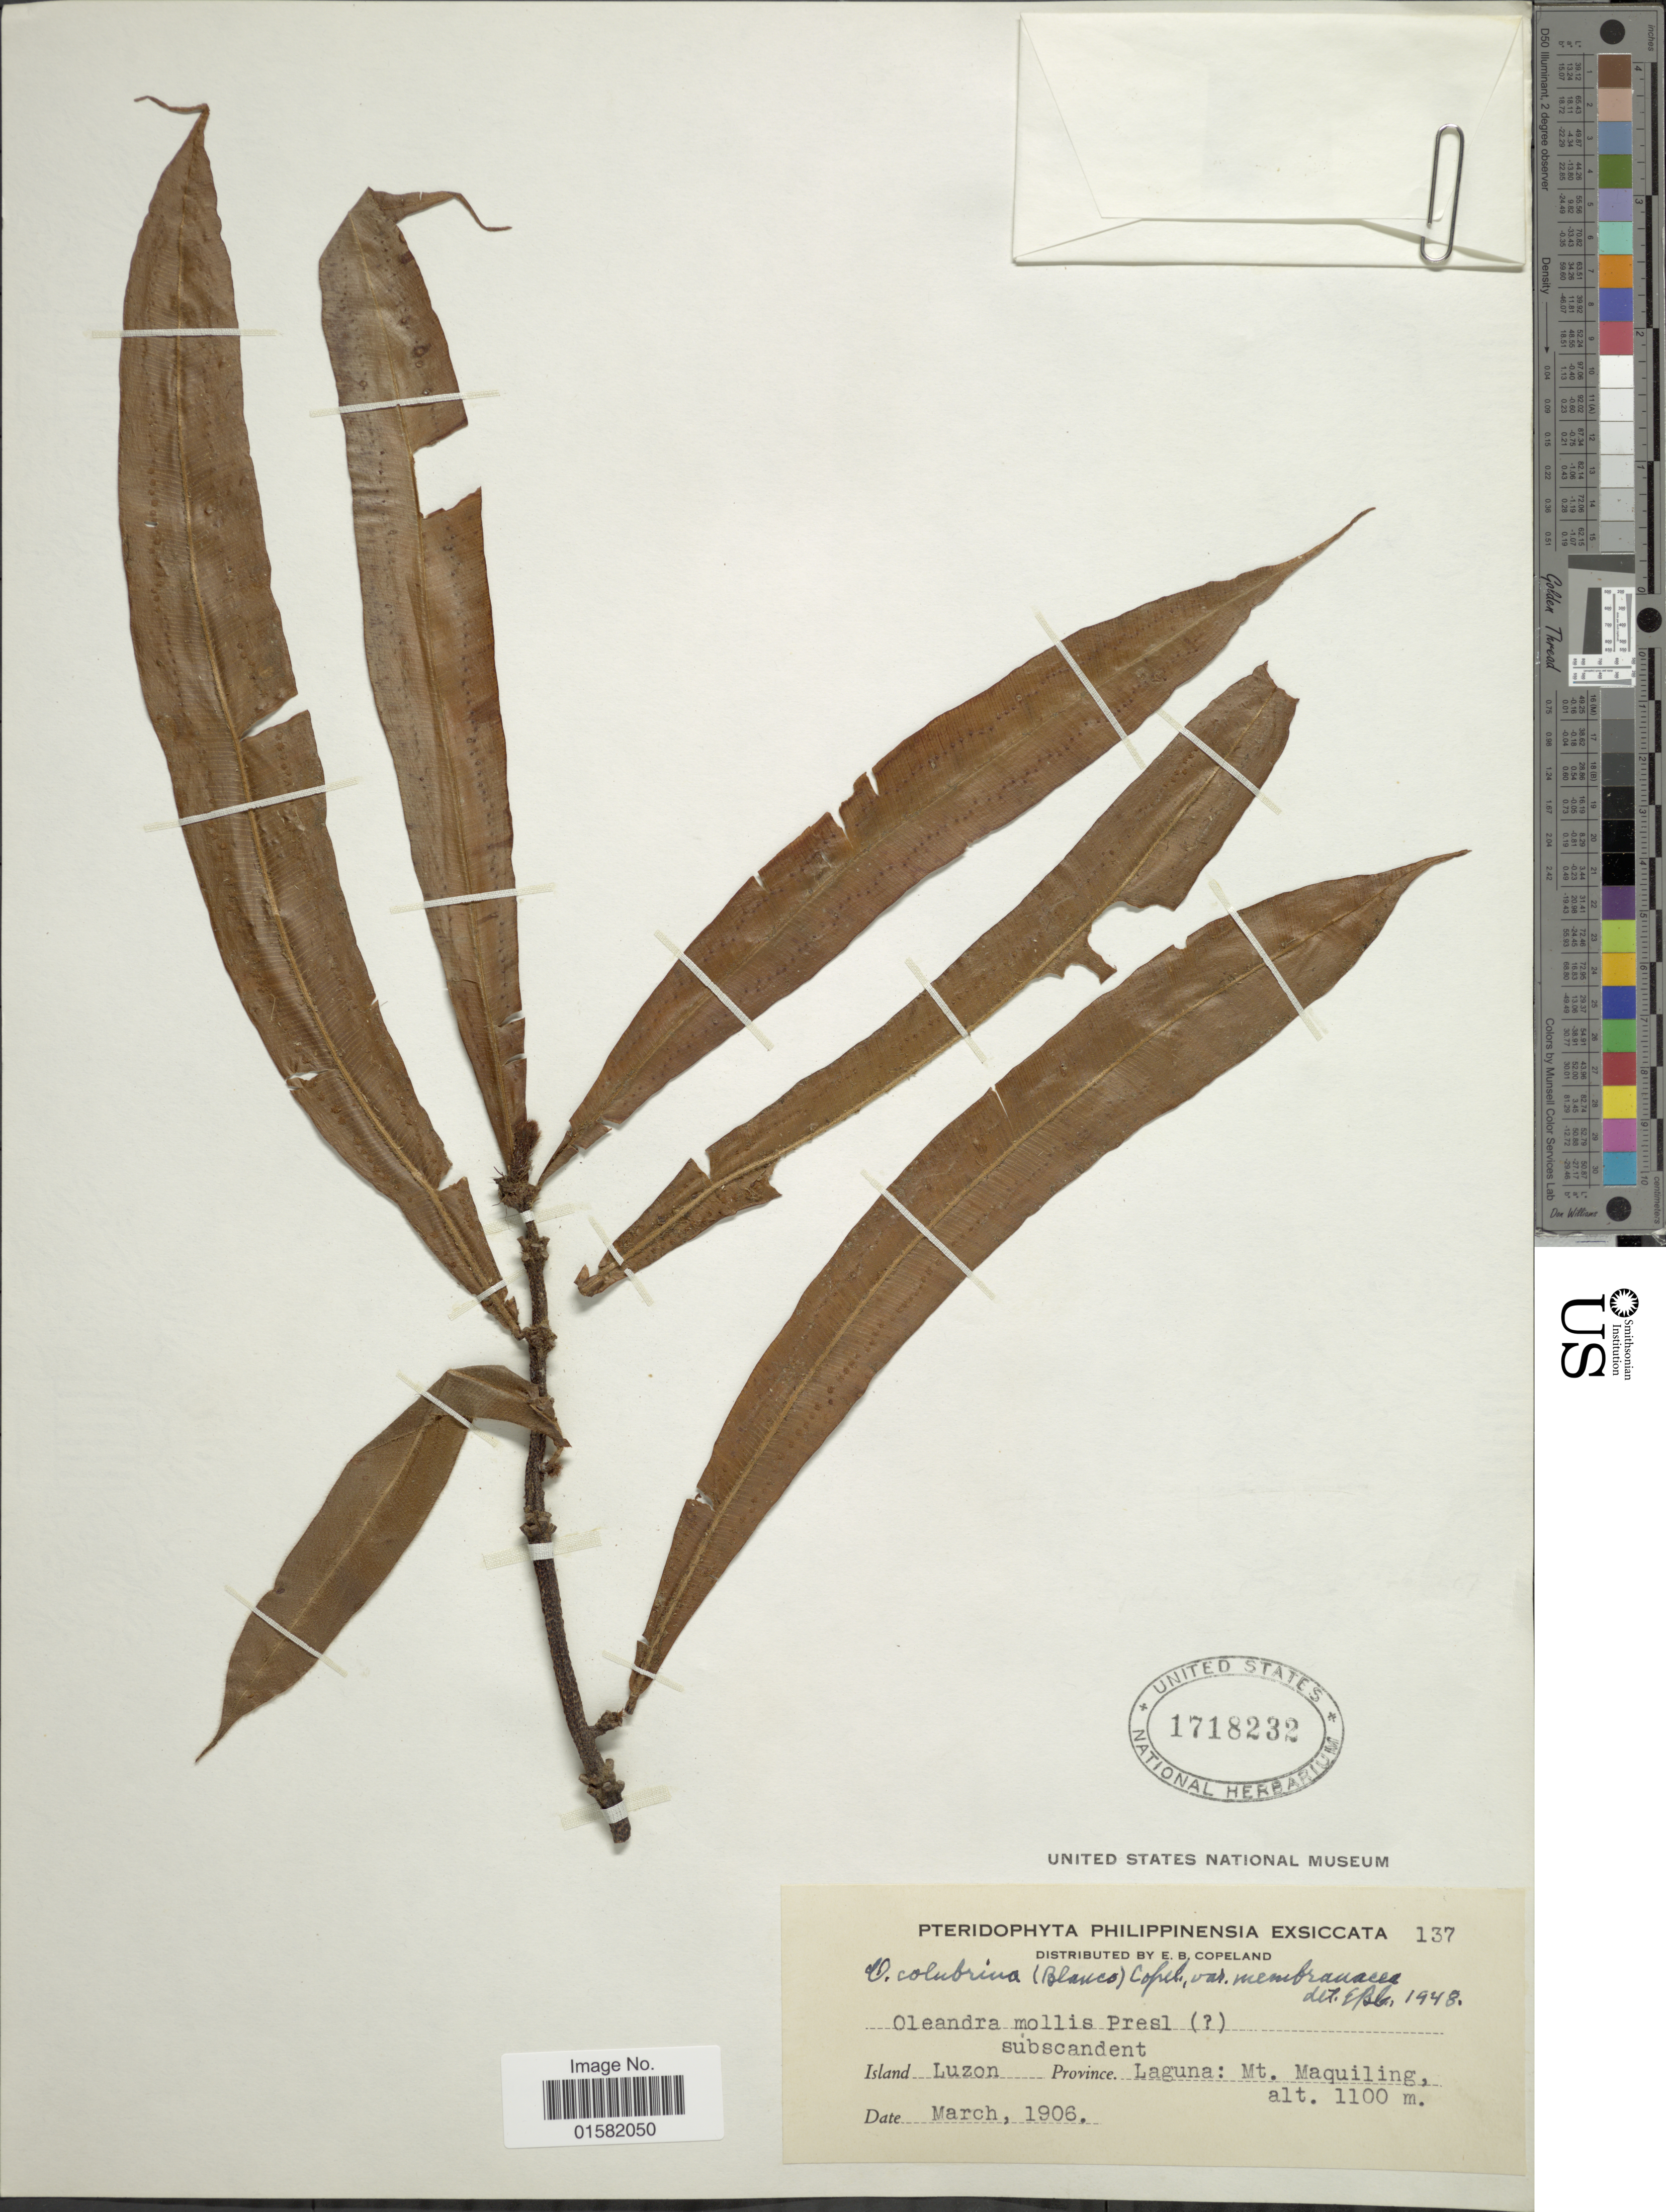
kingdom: Plantae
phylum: Tracheophyta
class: Polypodiopsida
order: Polypodiales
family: Oleandraceae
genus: Oleandra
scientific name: Oleandra maquilingensis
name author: Copel.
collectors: E. B. Copeland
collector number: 137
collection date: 1906-03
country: Philippines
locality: Philippines, Island Luzon, Province Laguna: Mt. Maquiling.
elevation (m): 1100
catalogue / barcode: US 1718232